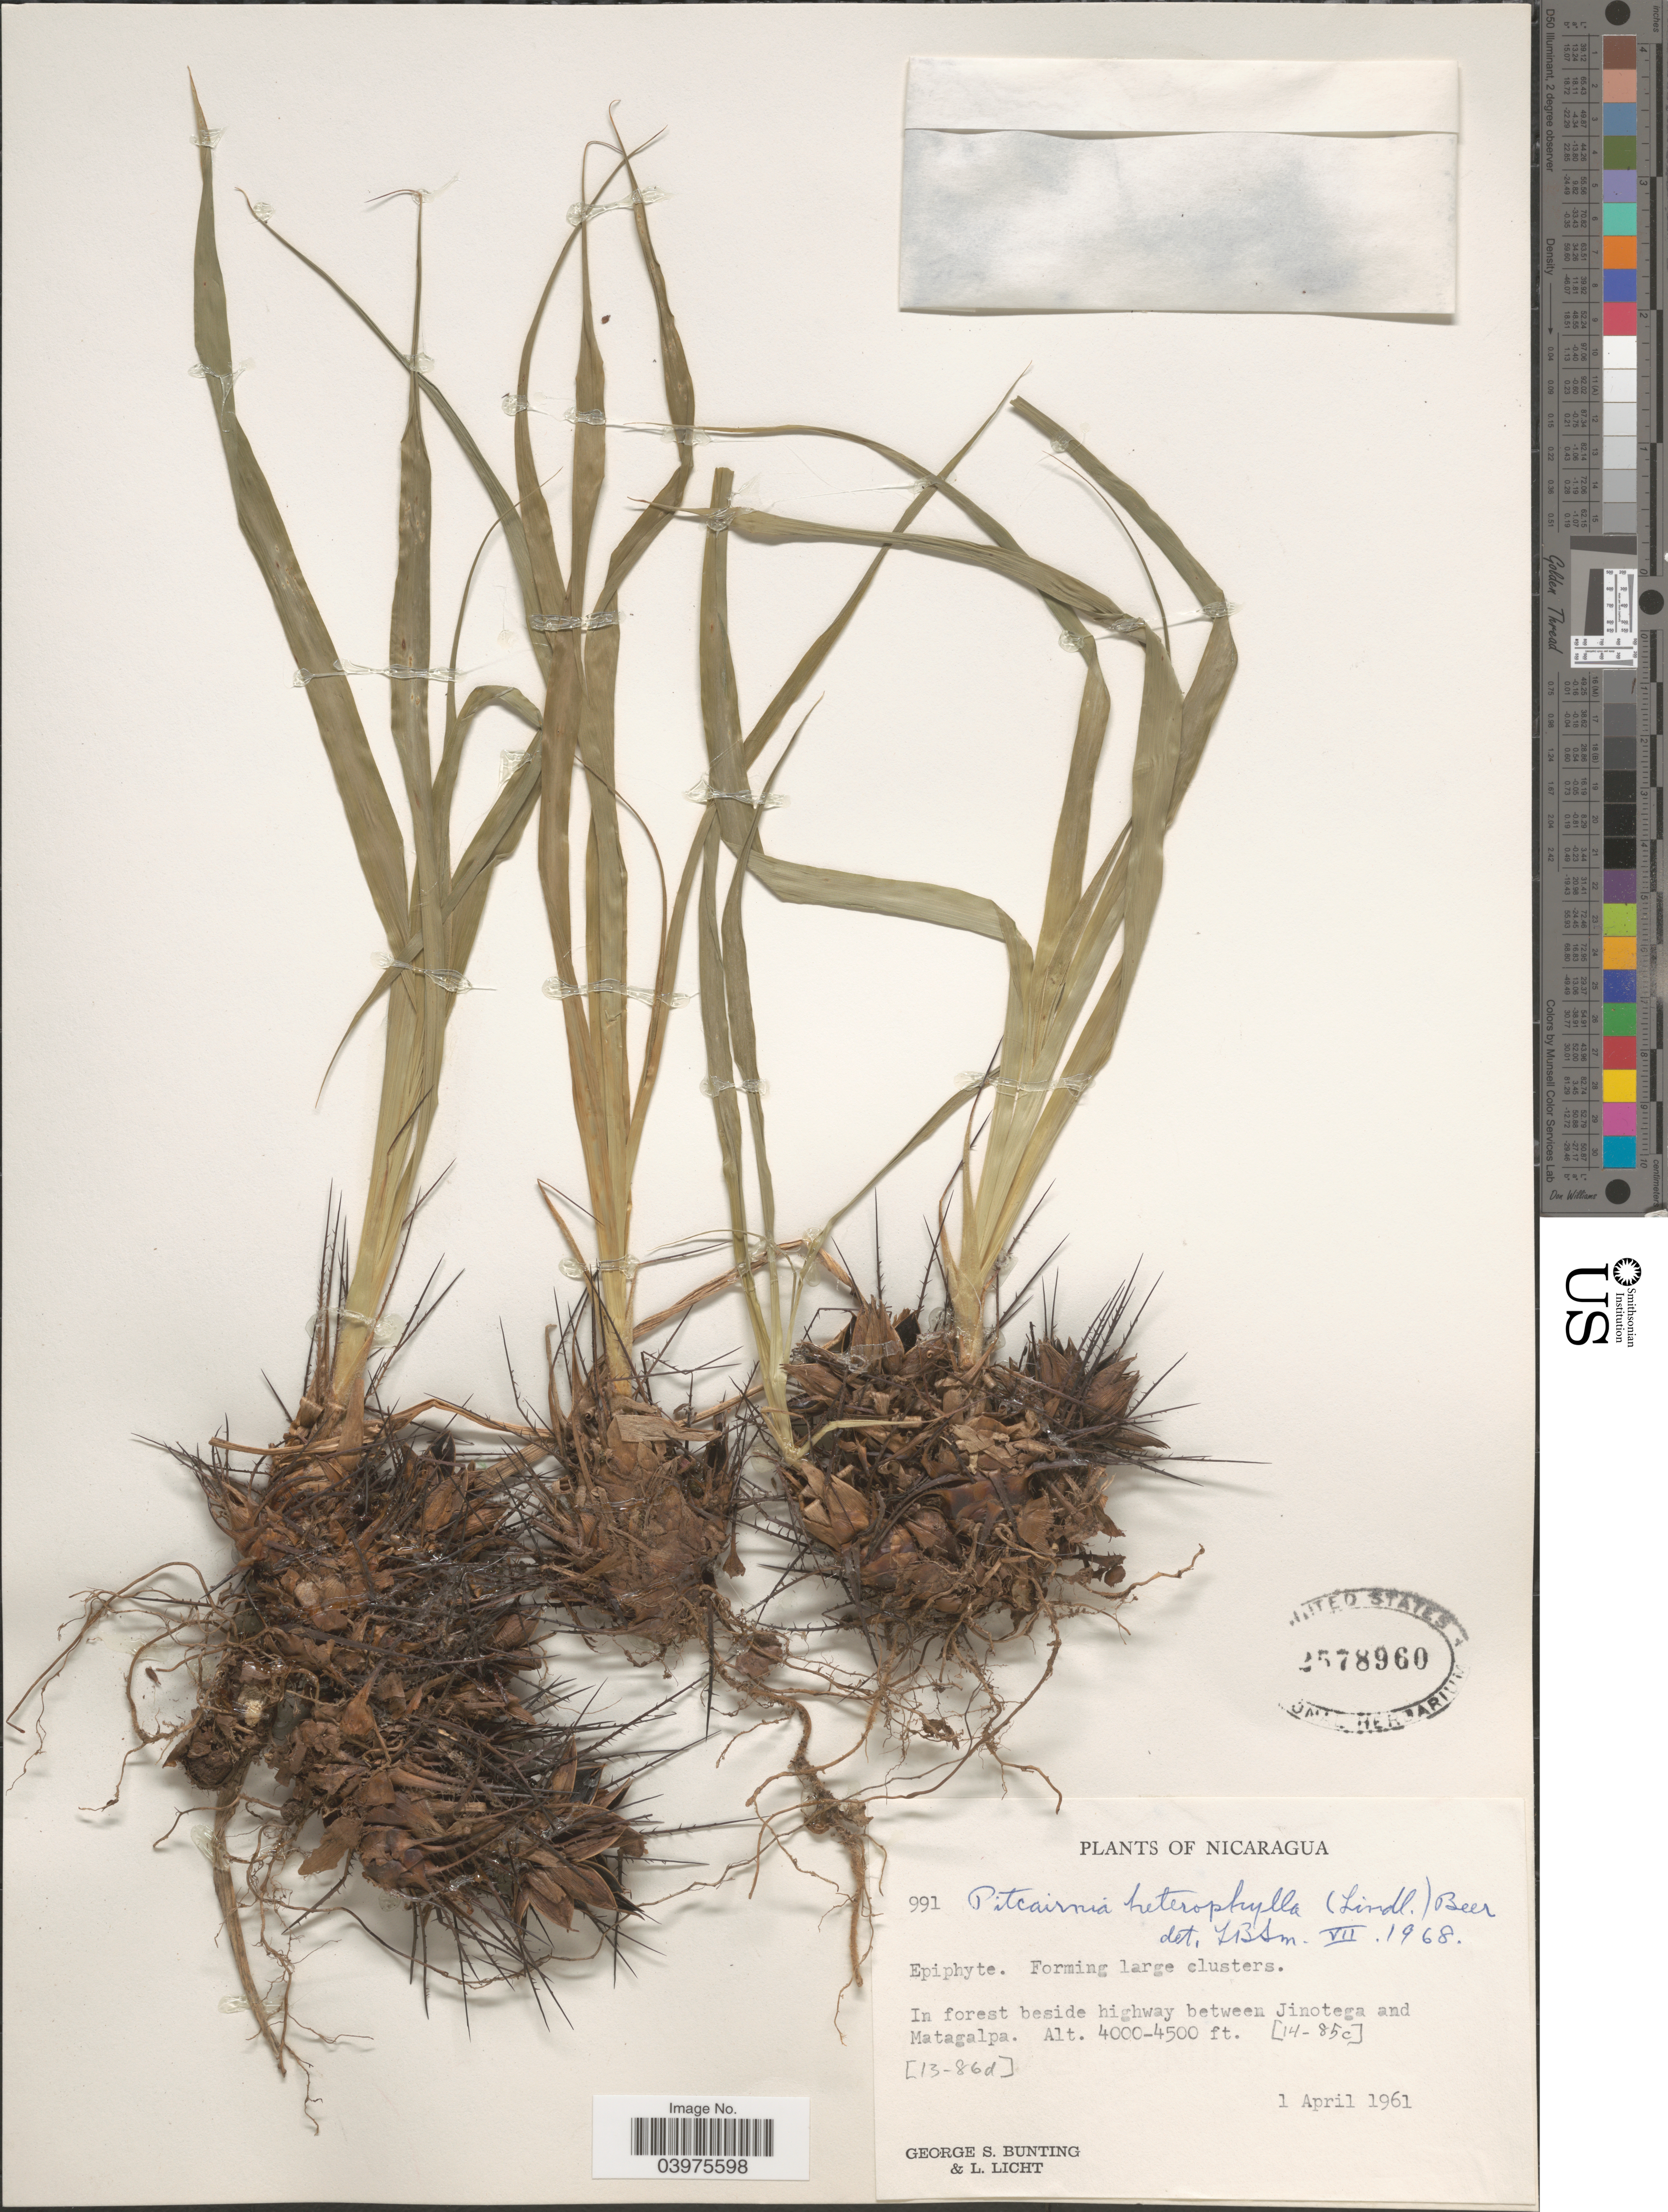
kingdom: Plantae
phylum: Tracheophyta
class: Liliopsida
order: Poales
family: Bromeliaceae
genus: Pitcairnia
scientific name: Pitcairnia heterophylla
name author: (Lindl.) Beer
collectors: G. S. Bunting & L. Licht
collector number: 991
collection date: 1961-04-01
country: Nicaragua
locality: In forest beside highway between Jinotega and Matagalpa.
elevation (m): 1219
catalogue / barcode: US 2578960